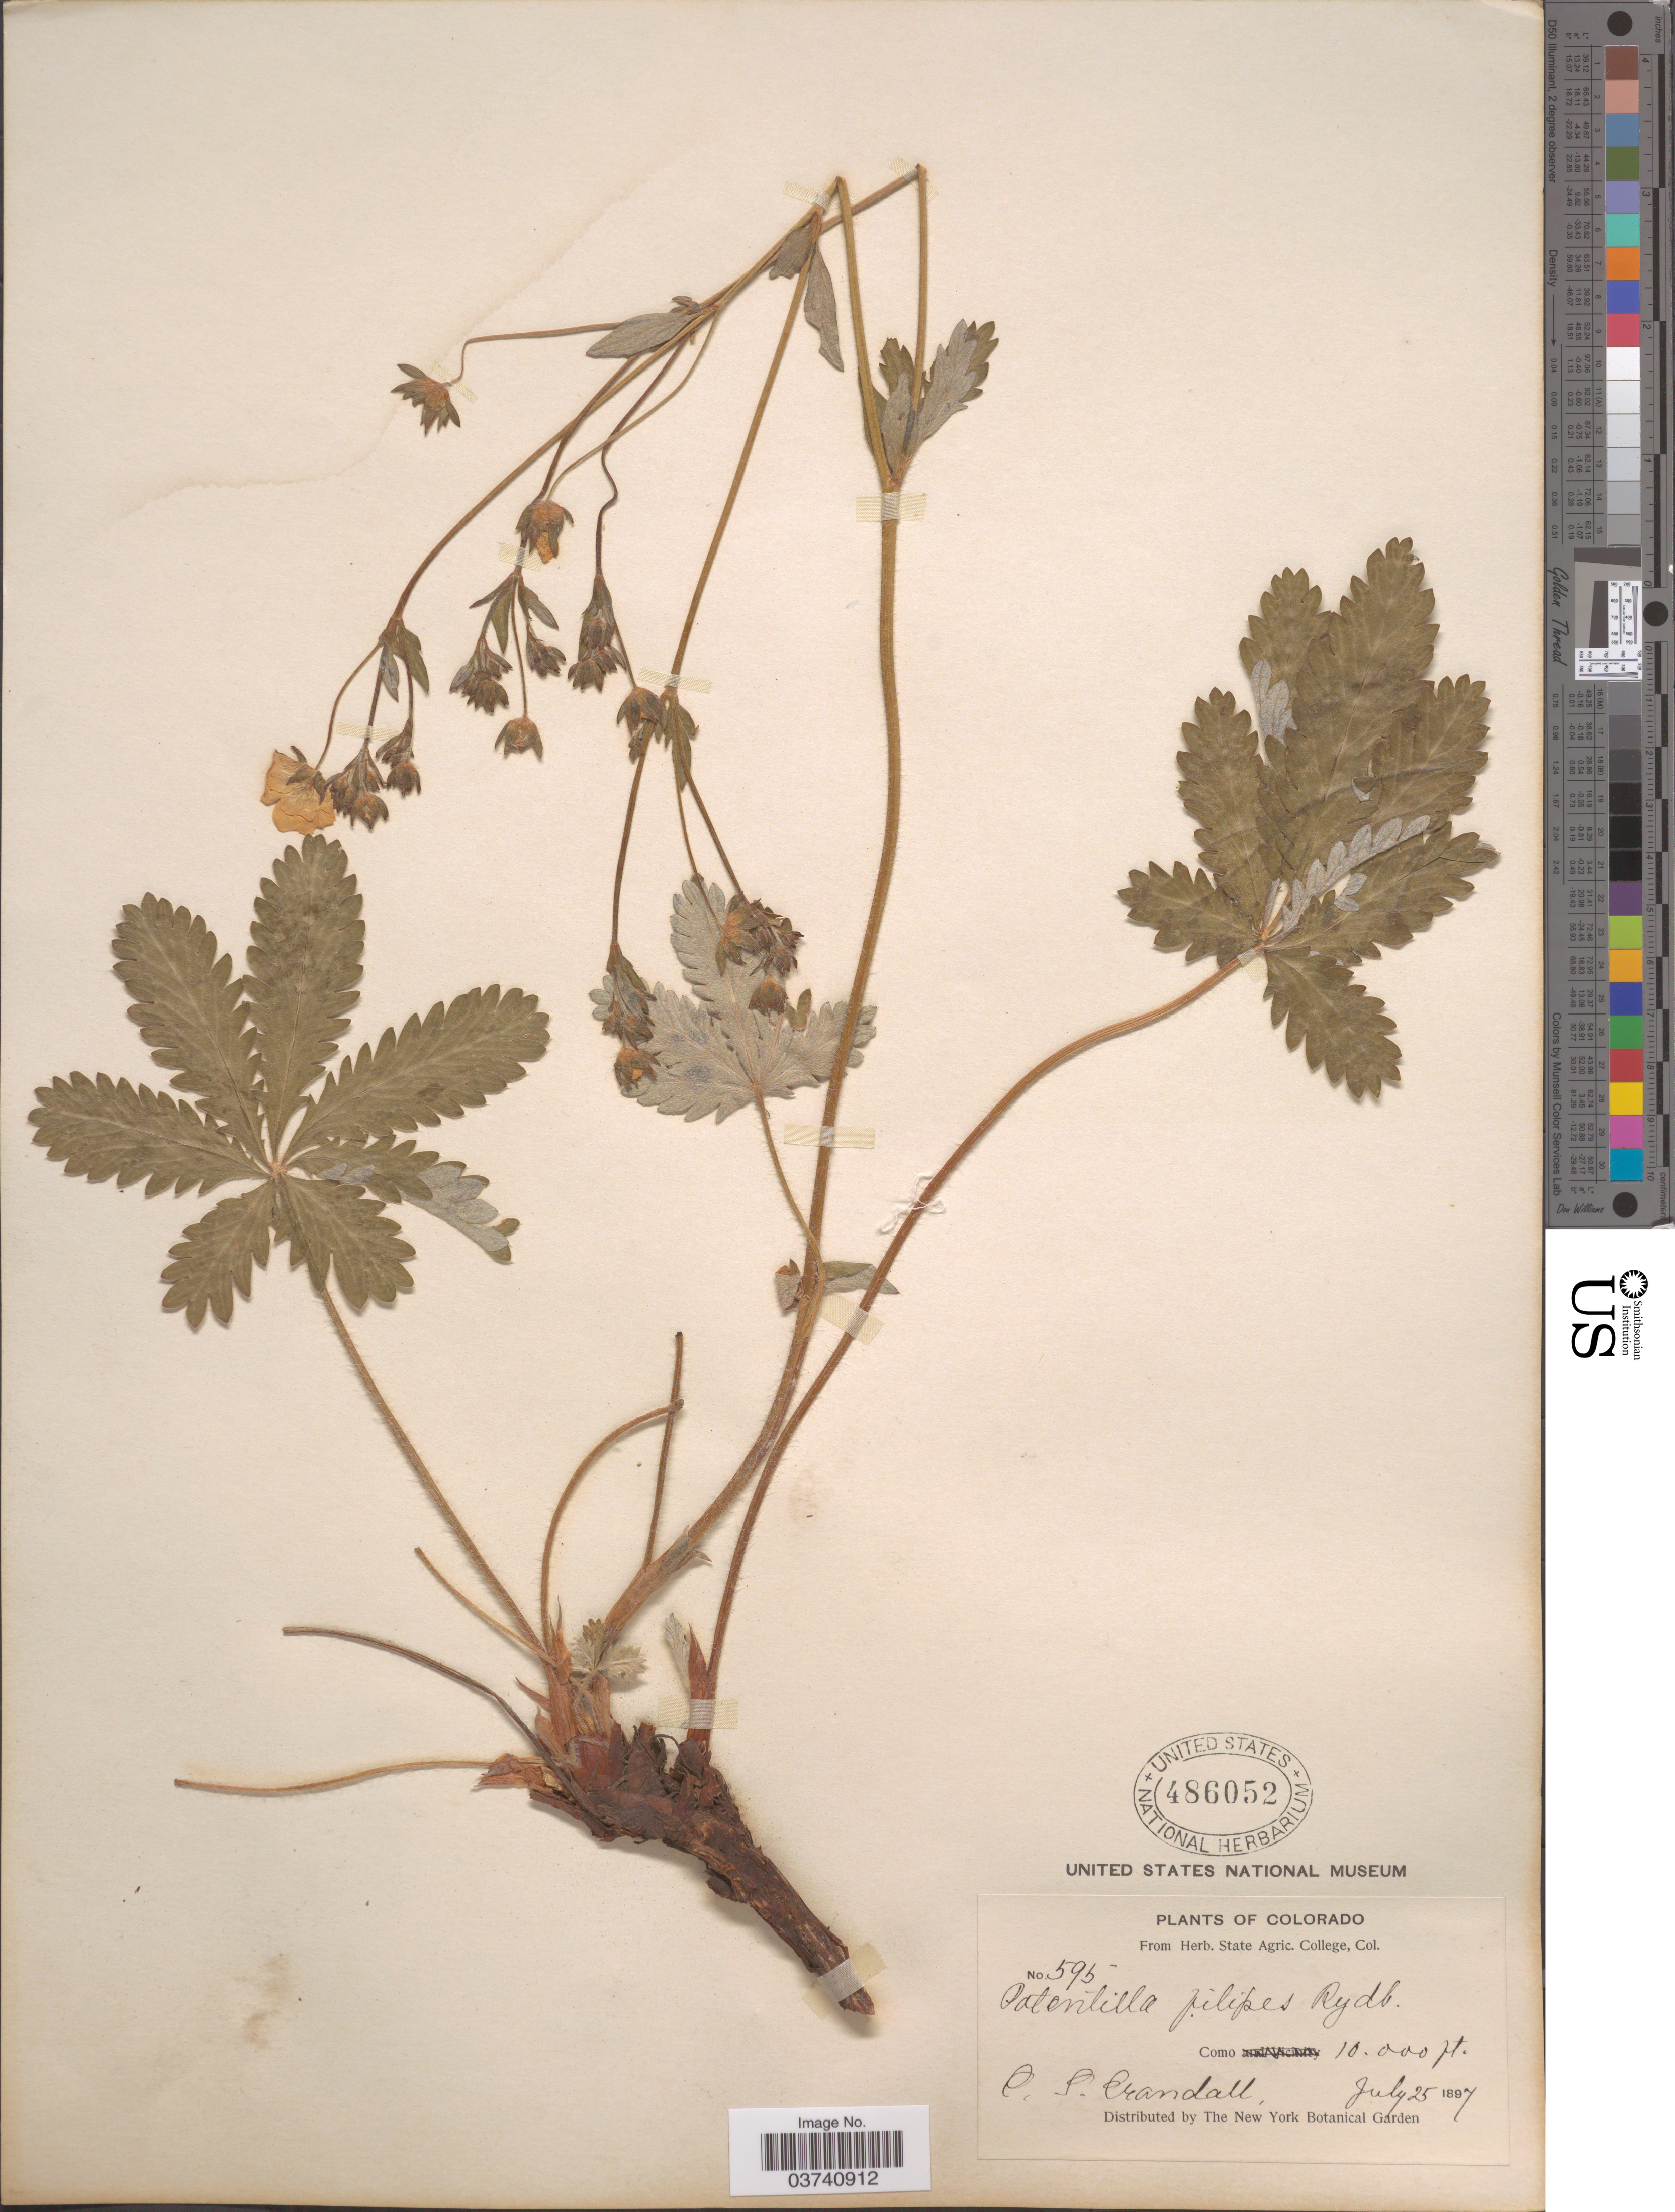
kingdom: Plantae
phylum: Tracheophyta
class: Magnoliopsida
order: Rosales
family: Rosaceae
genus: Potentilla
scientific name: Potentilla pulcherrima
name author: Lehm.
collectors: C. Crandall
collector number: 595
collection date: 1897-07-25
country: United States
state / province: Colorado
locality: Como.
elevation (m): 3048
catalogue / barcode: US 486052